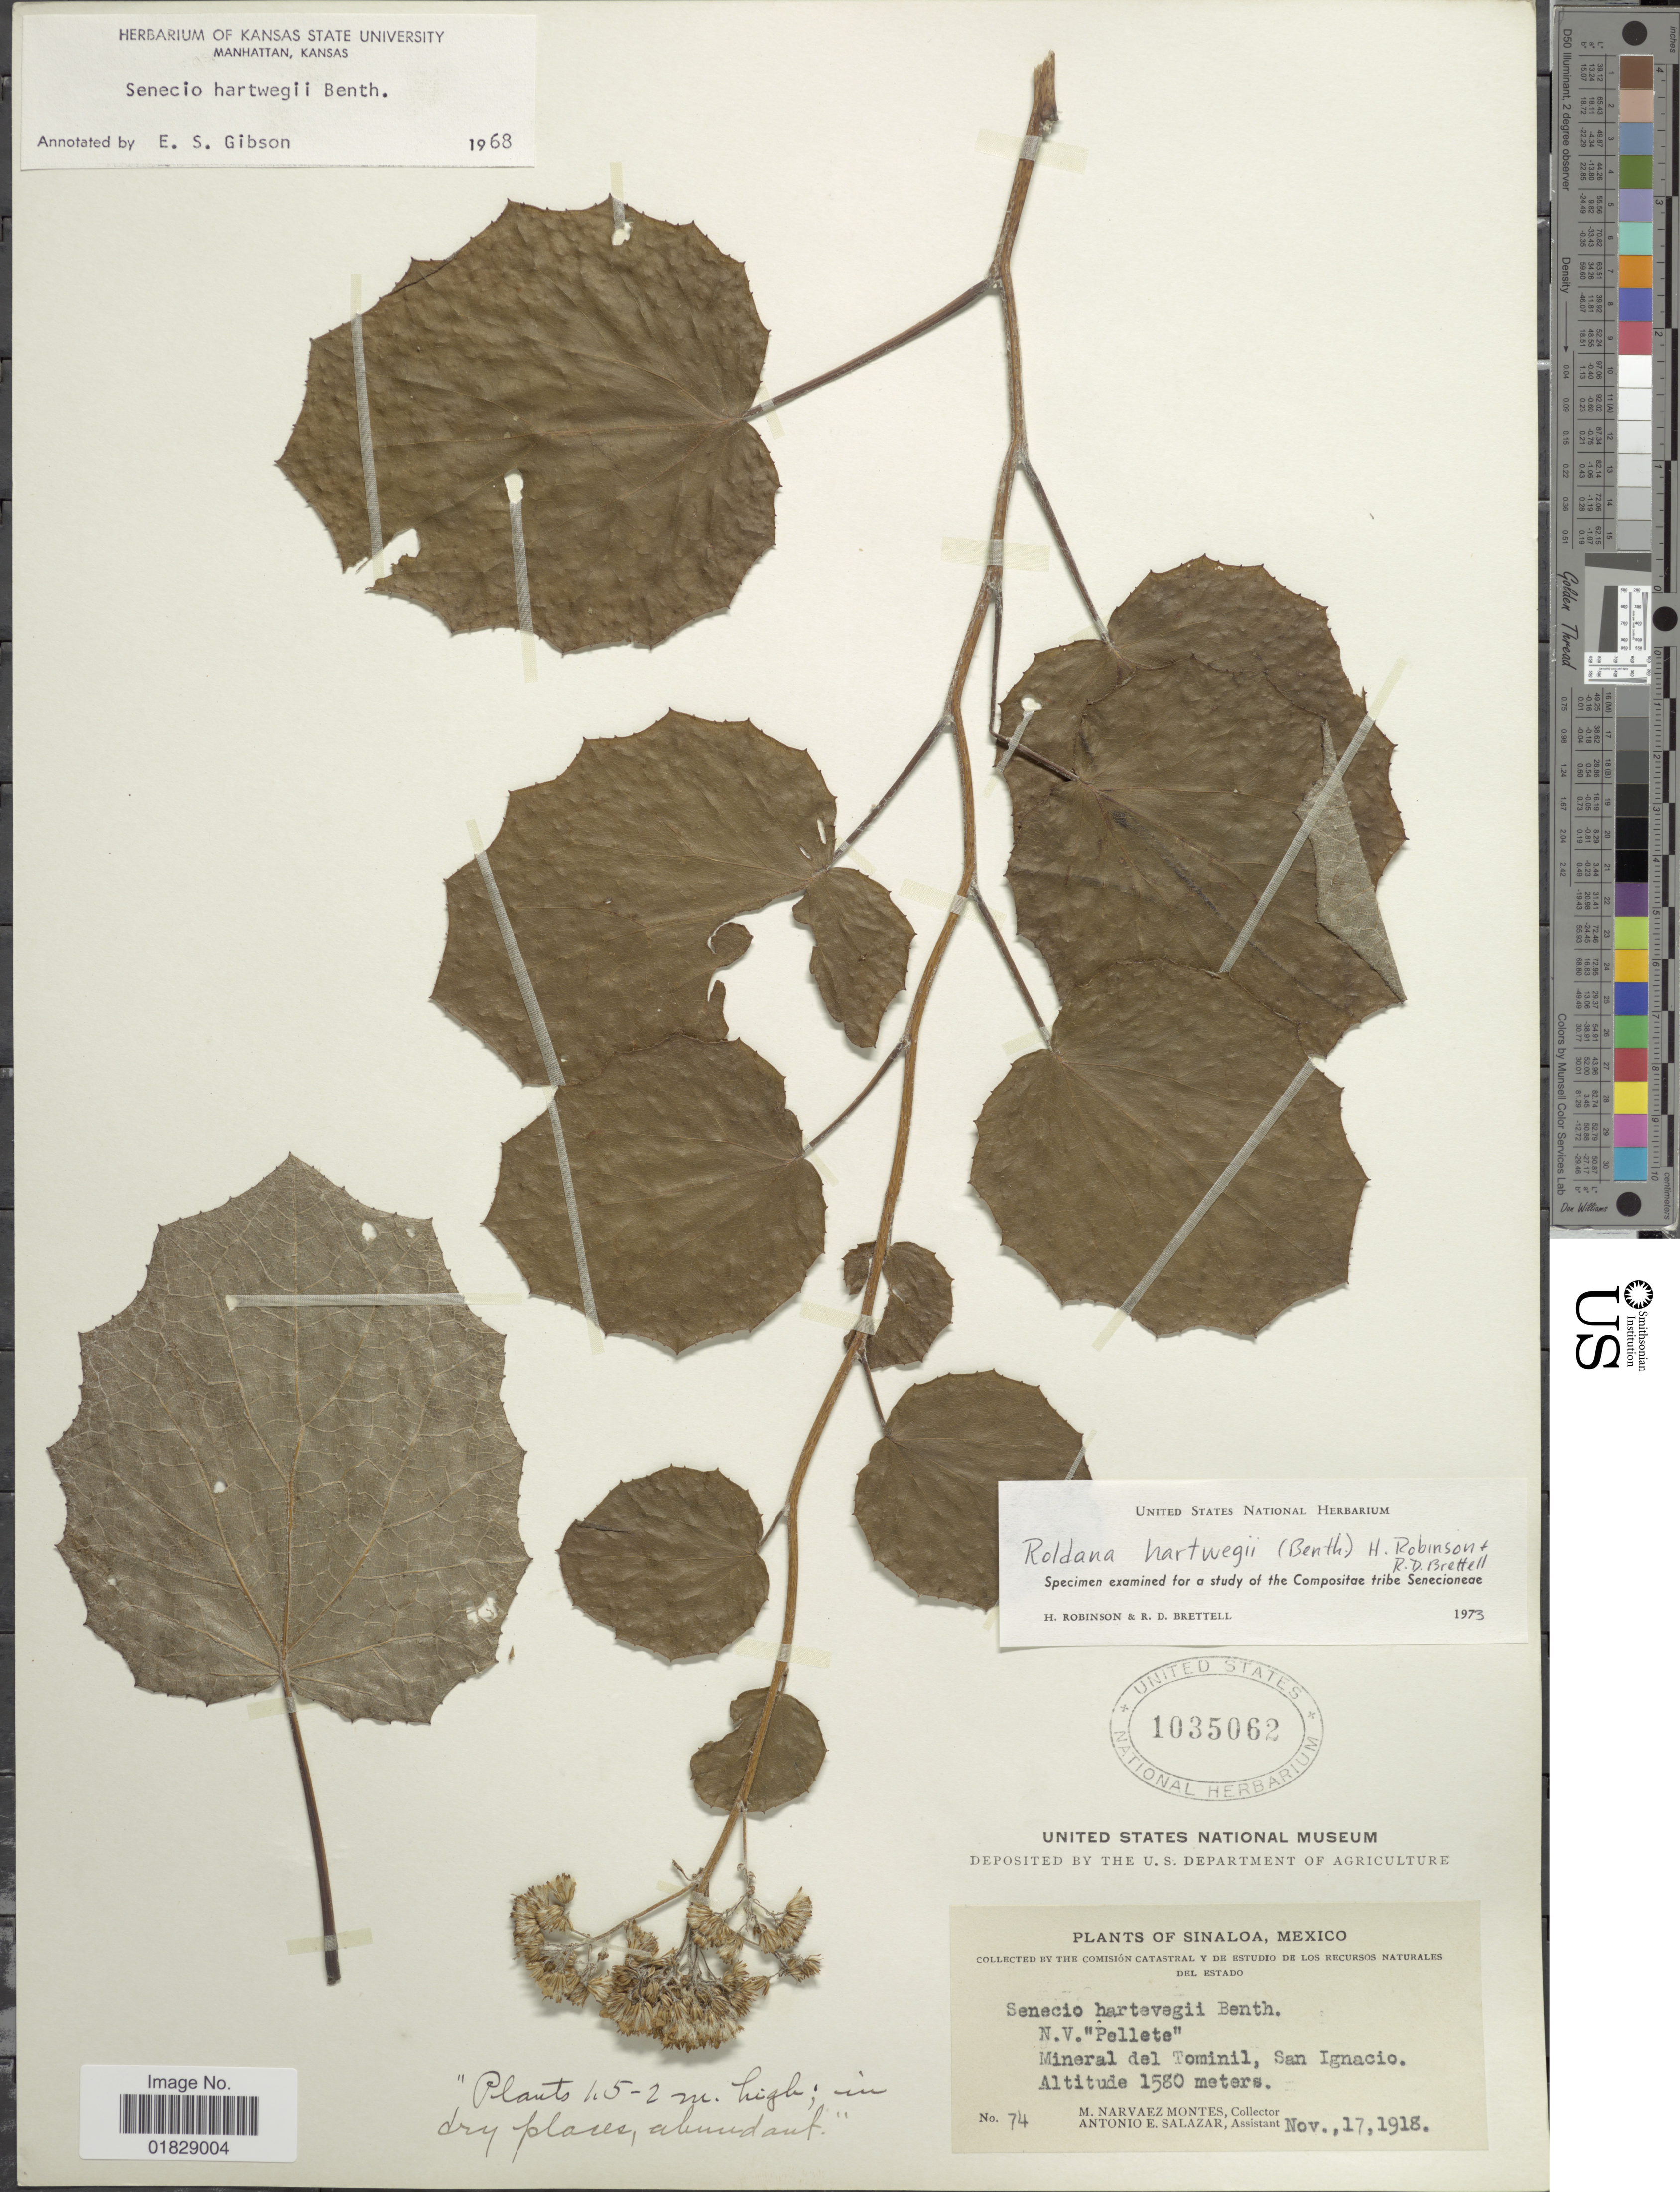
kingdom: Plantae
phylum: Tracheophyta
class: Magnoliopsida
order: Asterales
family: Asteraceae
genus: Roldana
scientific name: Roldana hartwegii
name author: (Benth.) H. Rob. & Brettell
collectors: M. Narvaez-Montes & A. E. Salazar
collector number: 74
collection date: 1918-11-17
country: Mexico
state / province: Sinaloa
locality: Mineral del Tominil, San Ignacio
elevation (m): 1580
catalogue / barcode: US 1035062